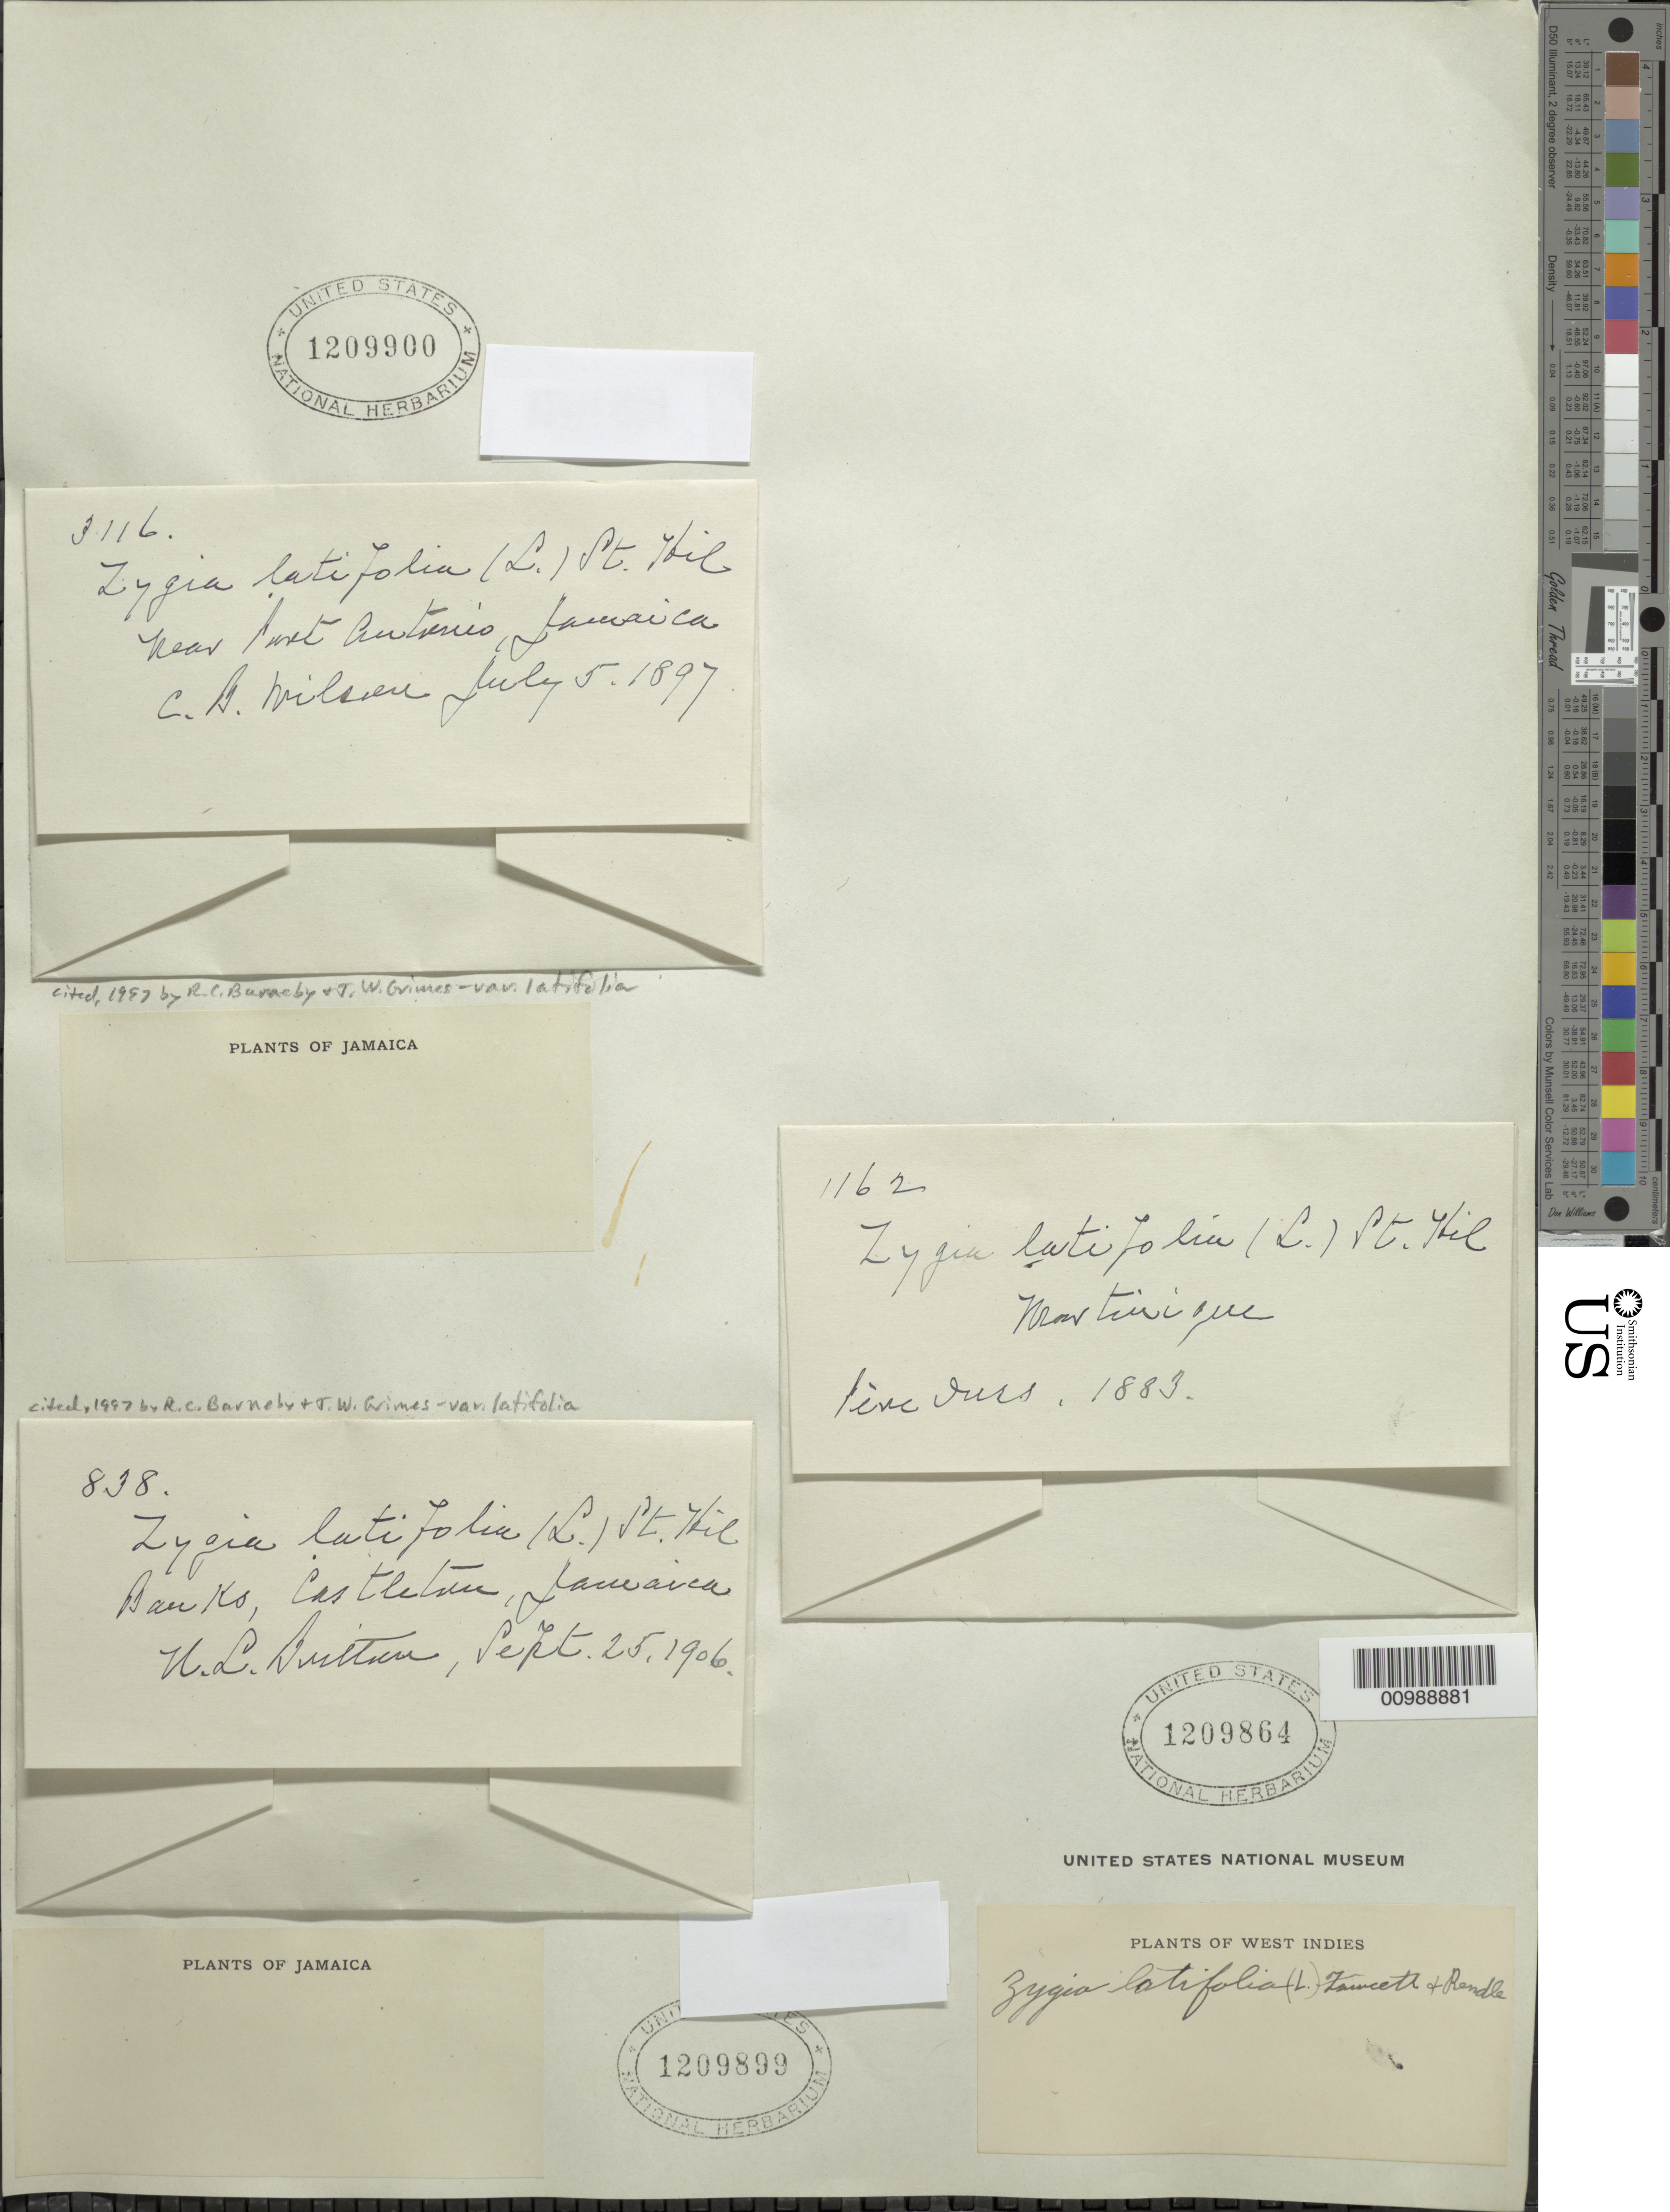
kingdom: Plantae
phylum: Tracheophyta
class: Magnoliopsida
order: Fabales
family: Fabaceae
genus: Zygia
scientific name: Zygia latifolia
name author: (L.) Fawc. & Rendle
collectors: Père Duss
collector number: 1162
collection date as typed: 1883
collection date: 1883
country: Martinique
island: Martinique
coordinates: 0 N, 0 E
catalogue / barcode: US 1209864